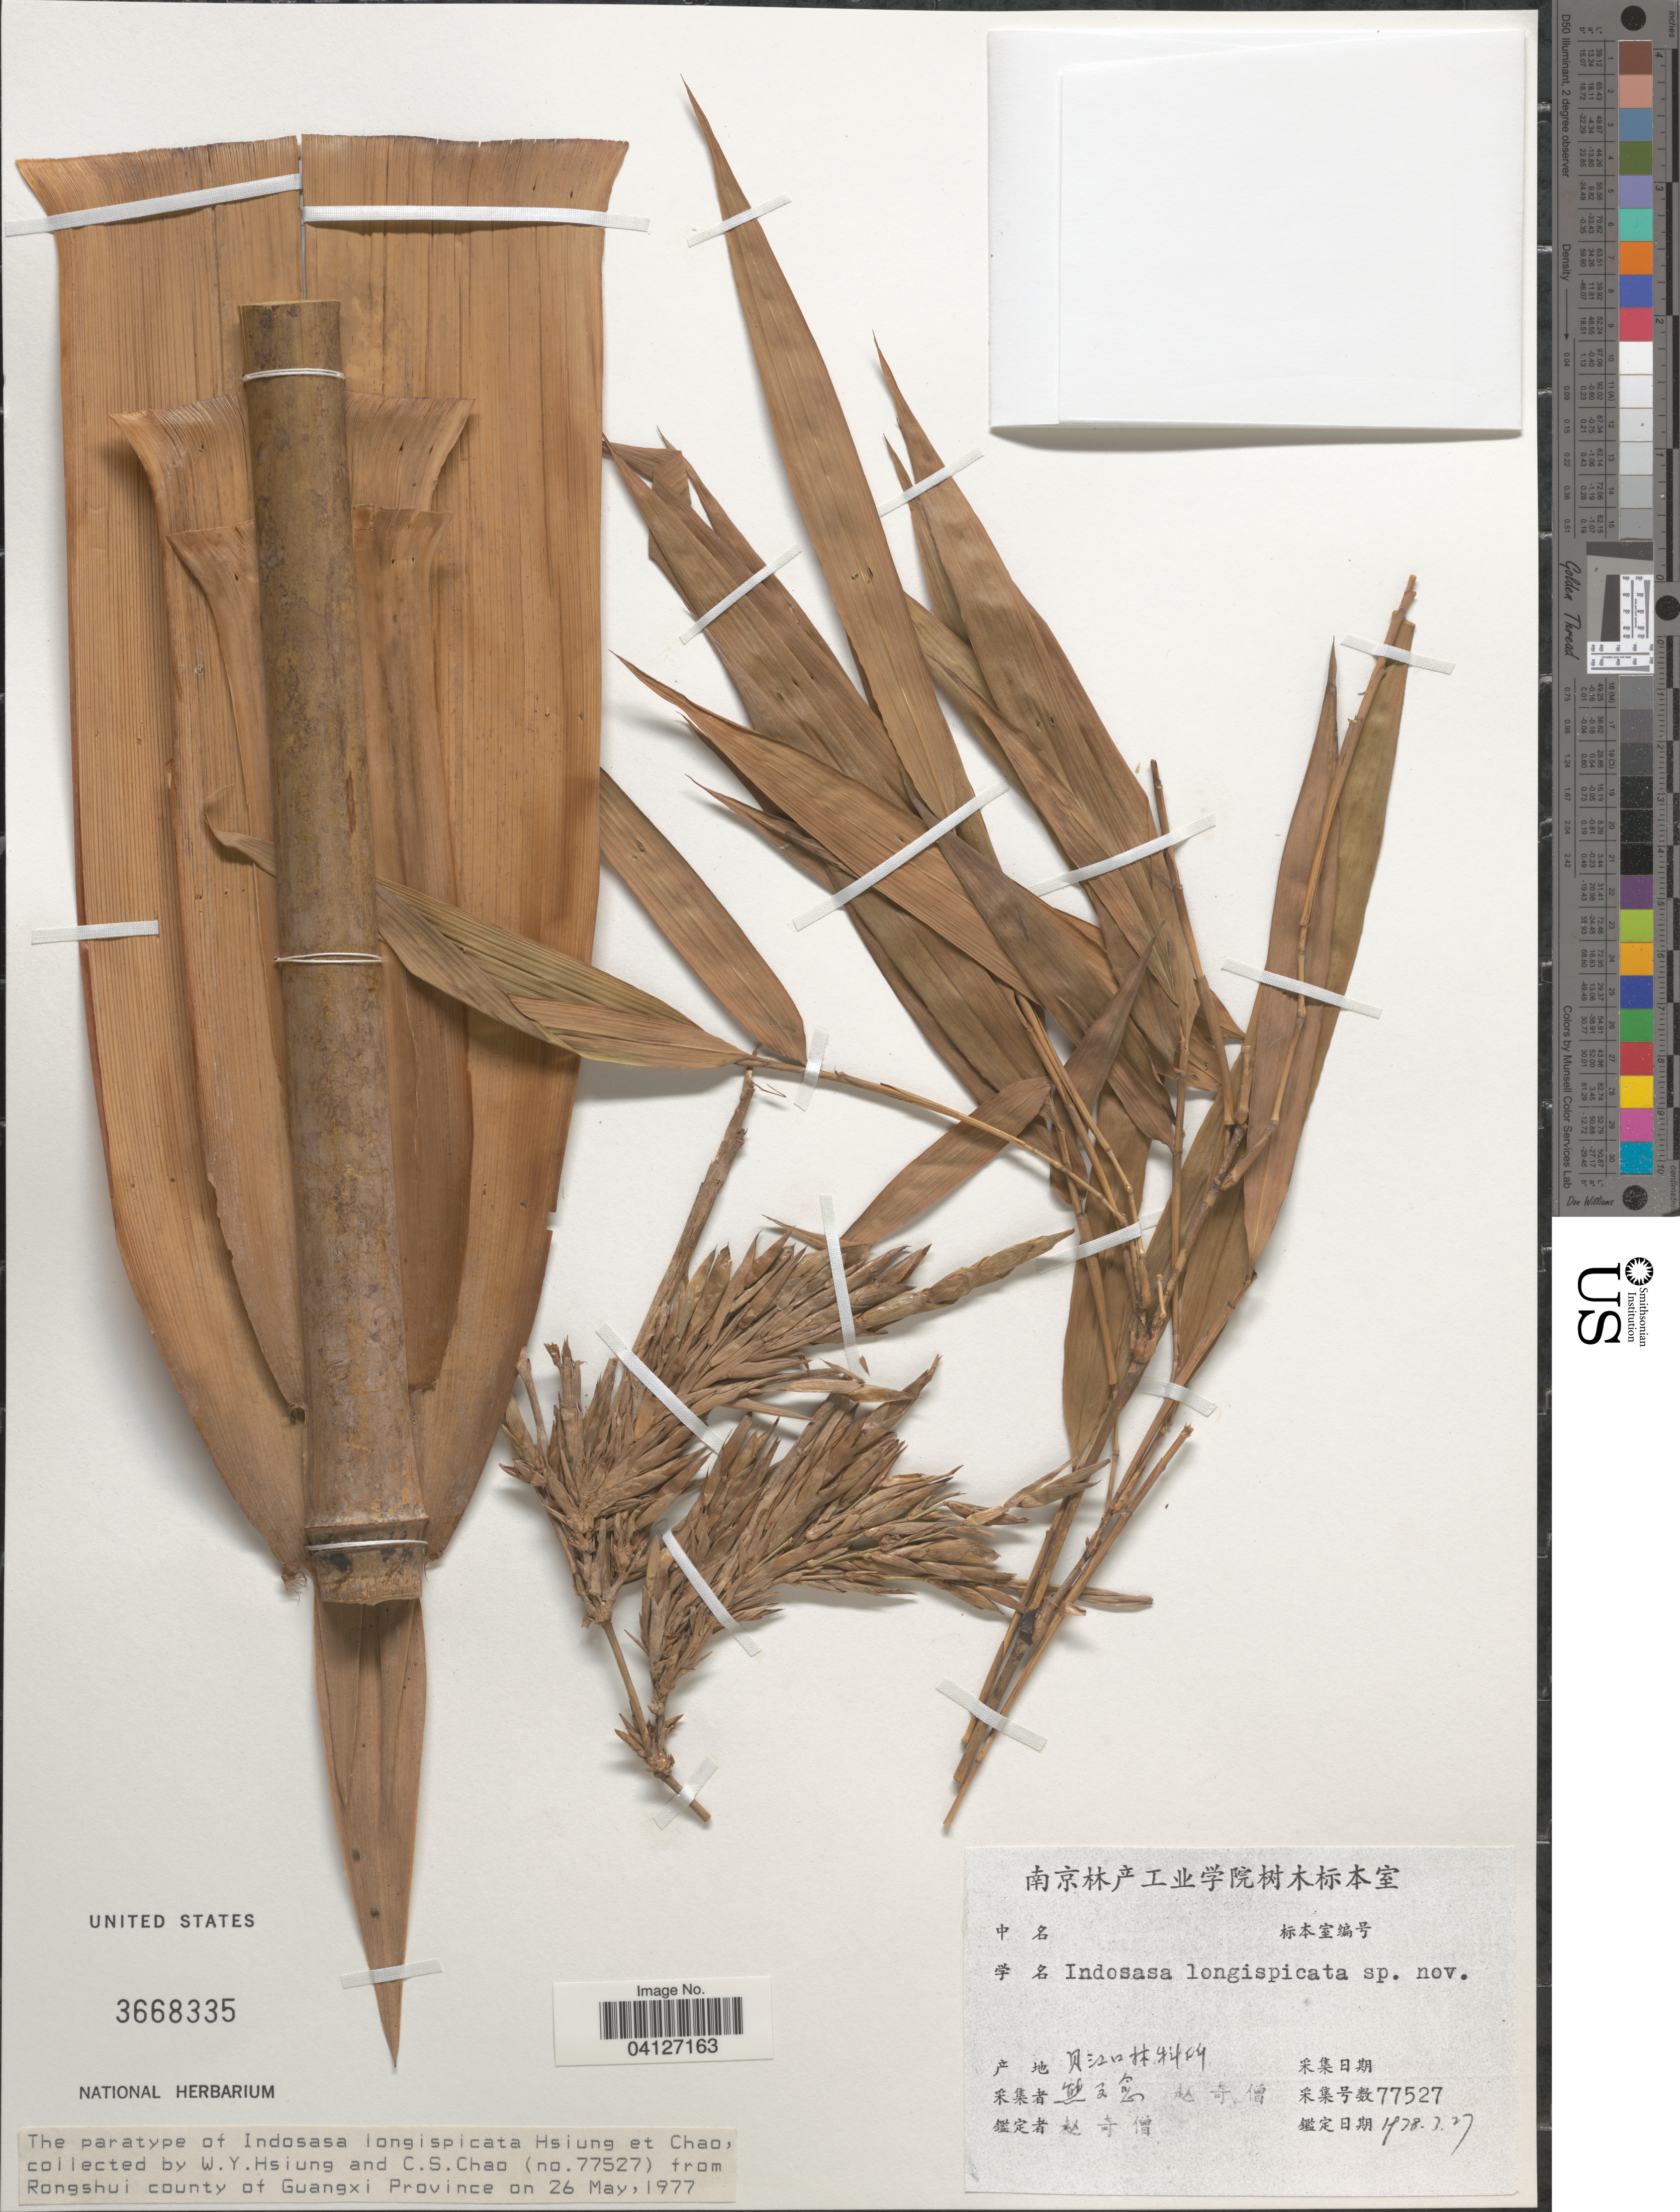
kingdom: Plantae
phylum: Tracheophyta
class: Liliopsida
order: Poales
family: Poaceae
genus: Indosasa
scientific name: Indosasa longispicata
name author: W.Y. Hsiung & C.S. Chao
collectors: W. Y. Hsiung & C. Chao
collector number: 77527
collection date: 1997-05-26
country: China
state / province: Guangxi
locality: Rongshui county.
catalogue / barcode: US 3668335